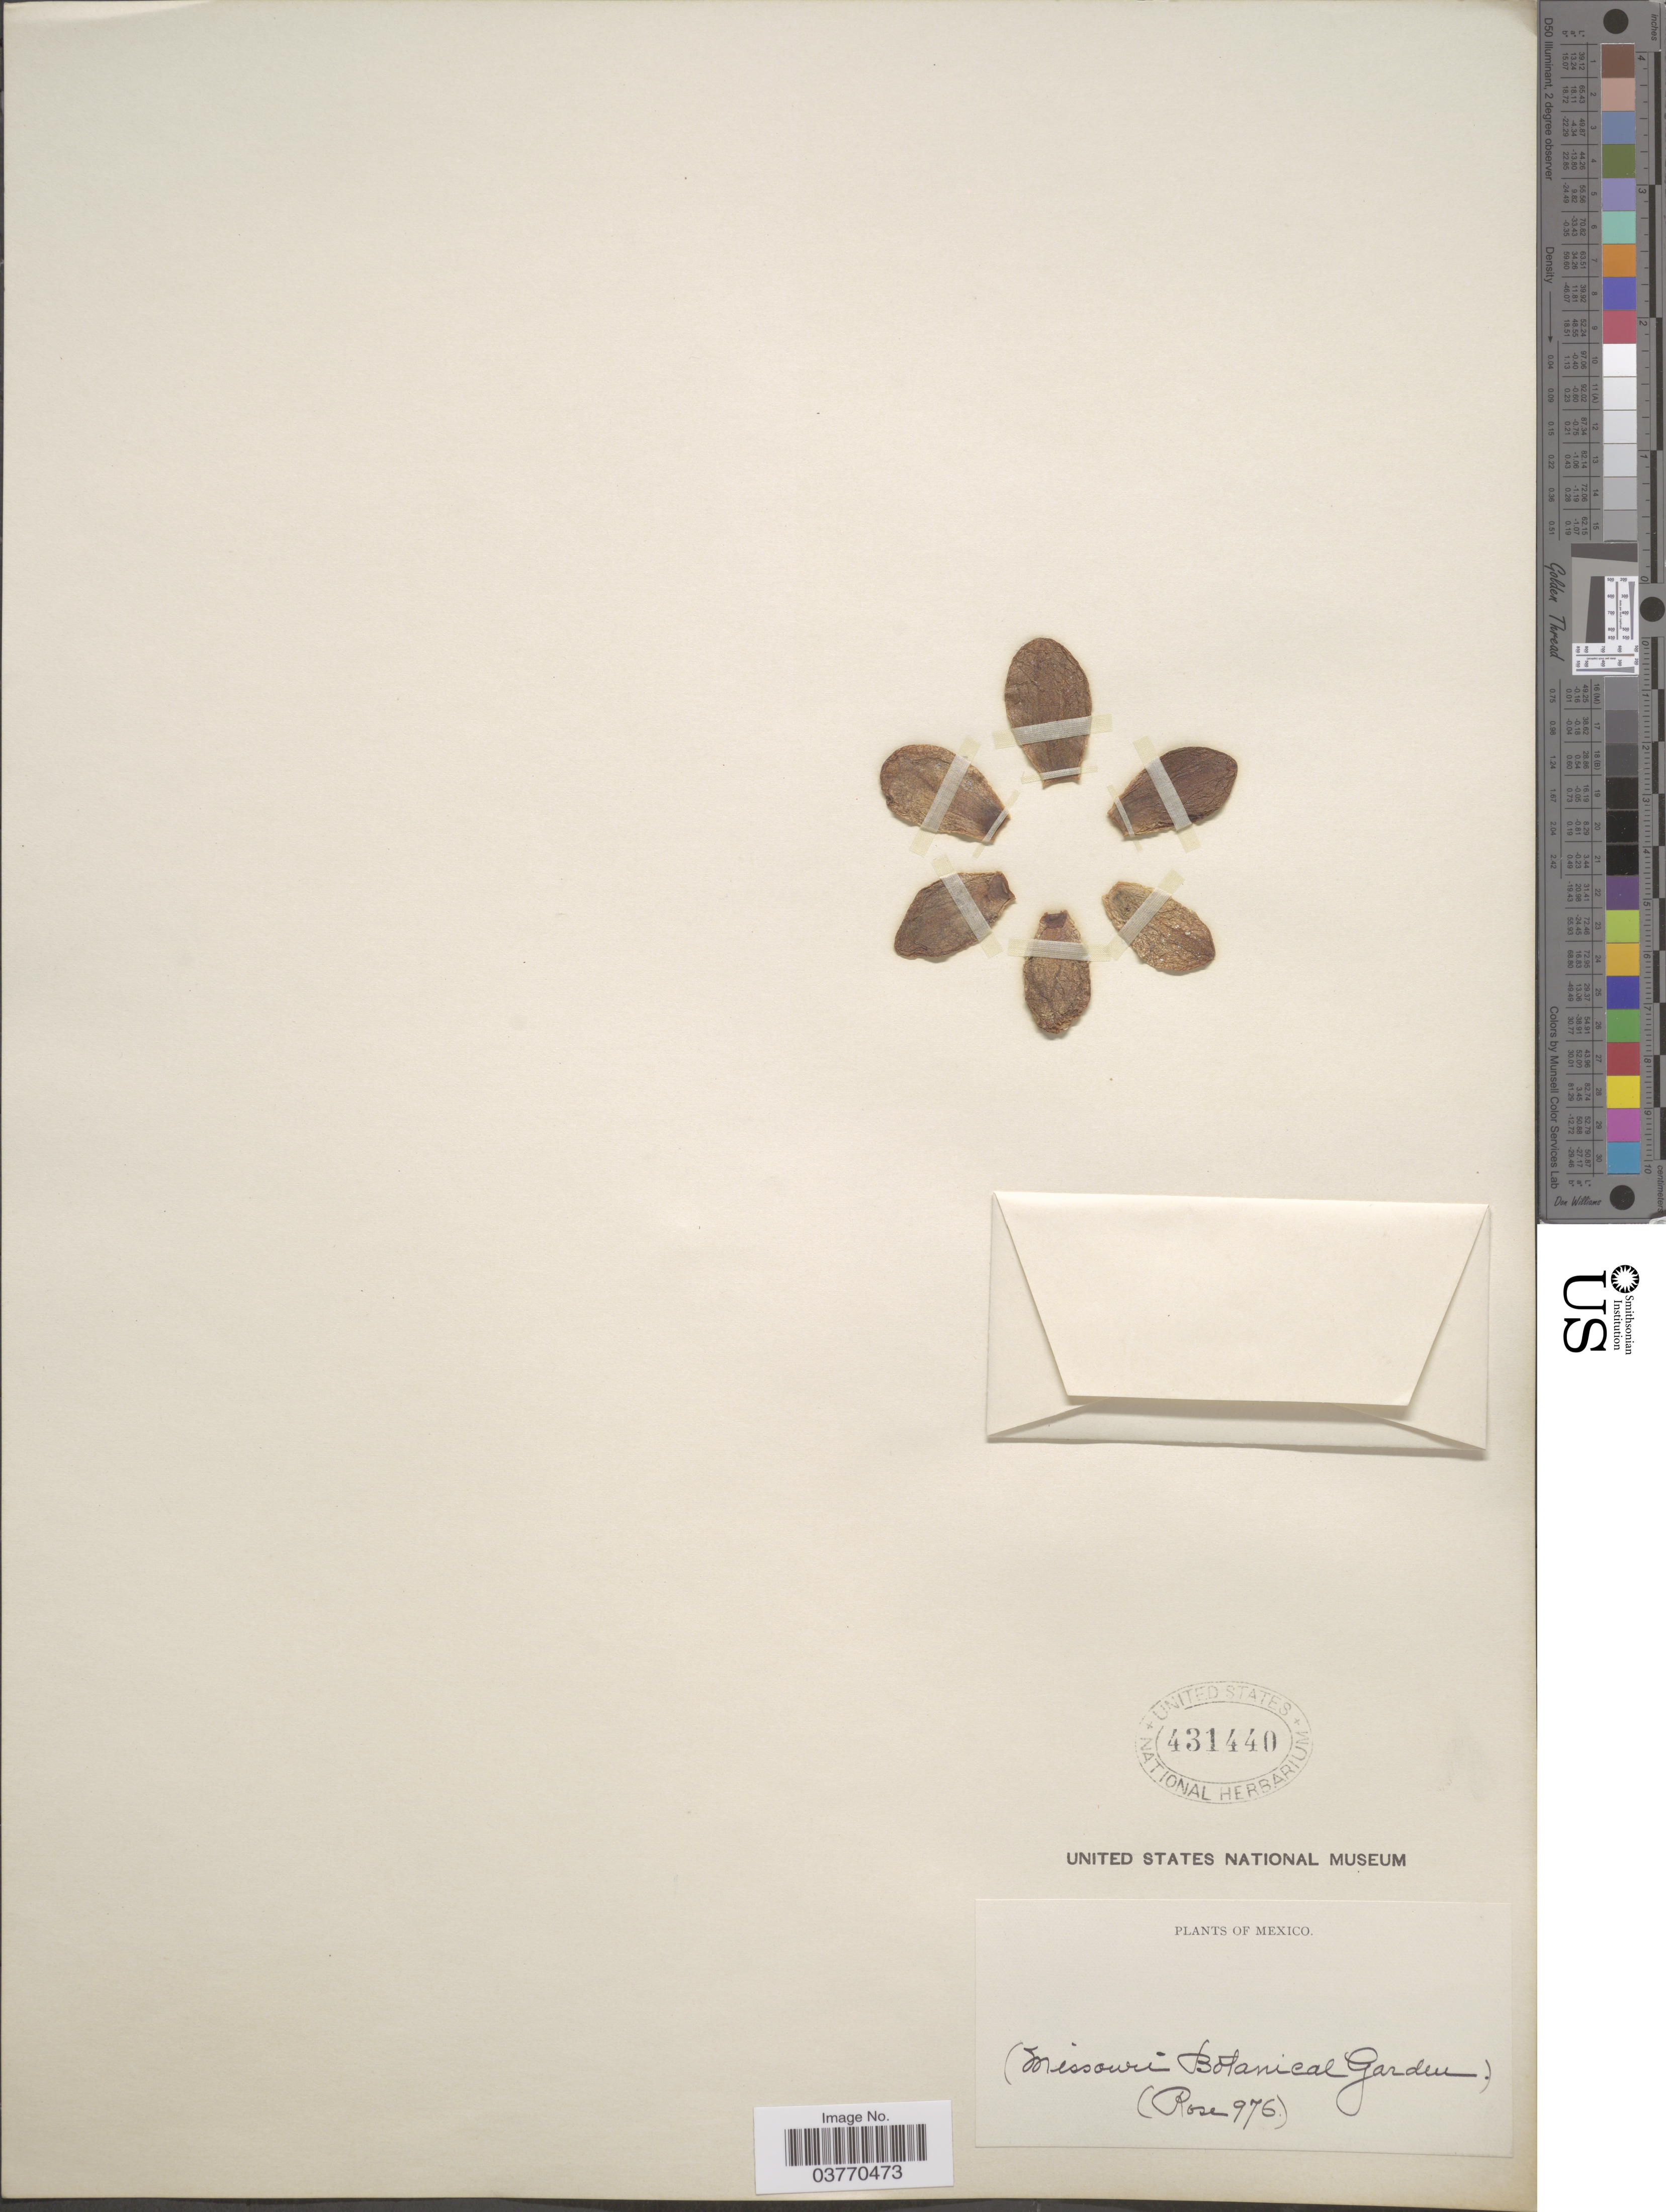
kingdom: Plantae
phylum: Tracheophyta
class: Magnoliopsida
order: Saxifragales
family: Crassulaceae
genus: Echeveria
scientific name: Echeveria sp.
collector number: Rose976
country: United States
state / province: Missouri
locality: Missouri Botanical Garden.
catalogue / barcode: US 431440